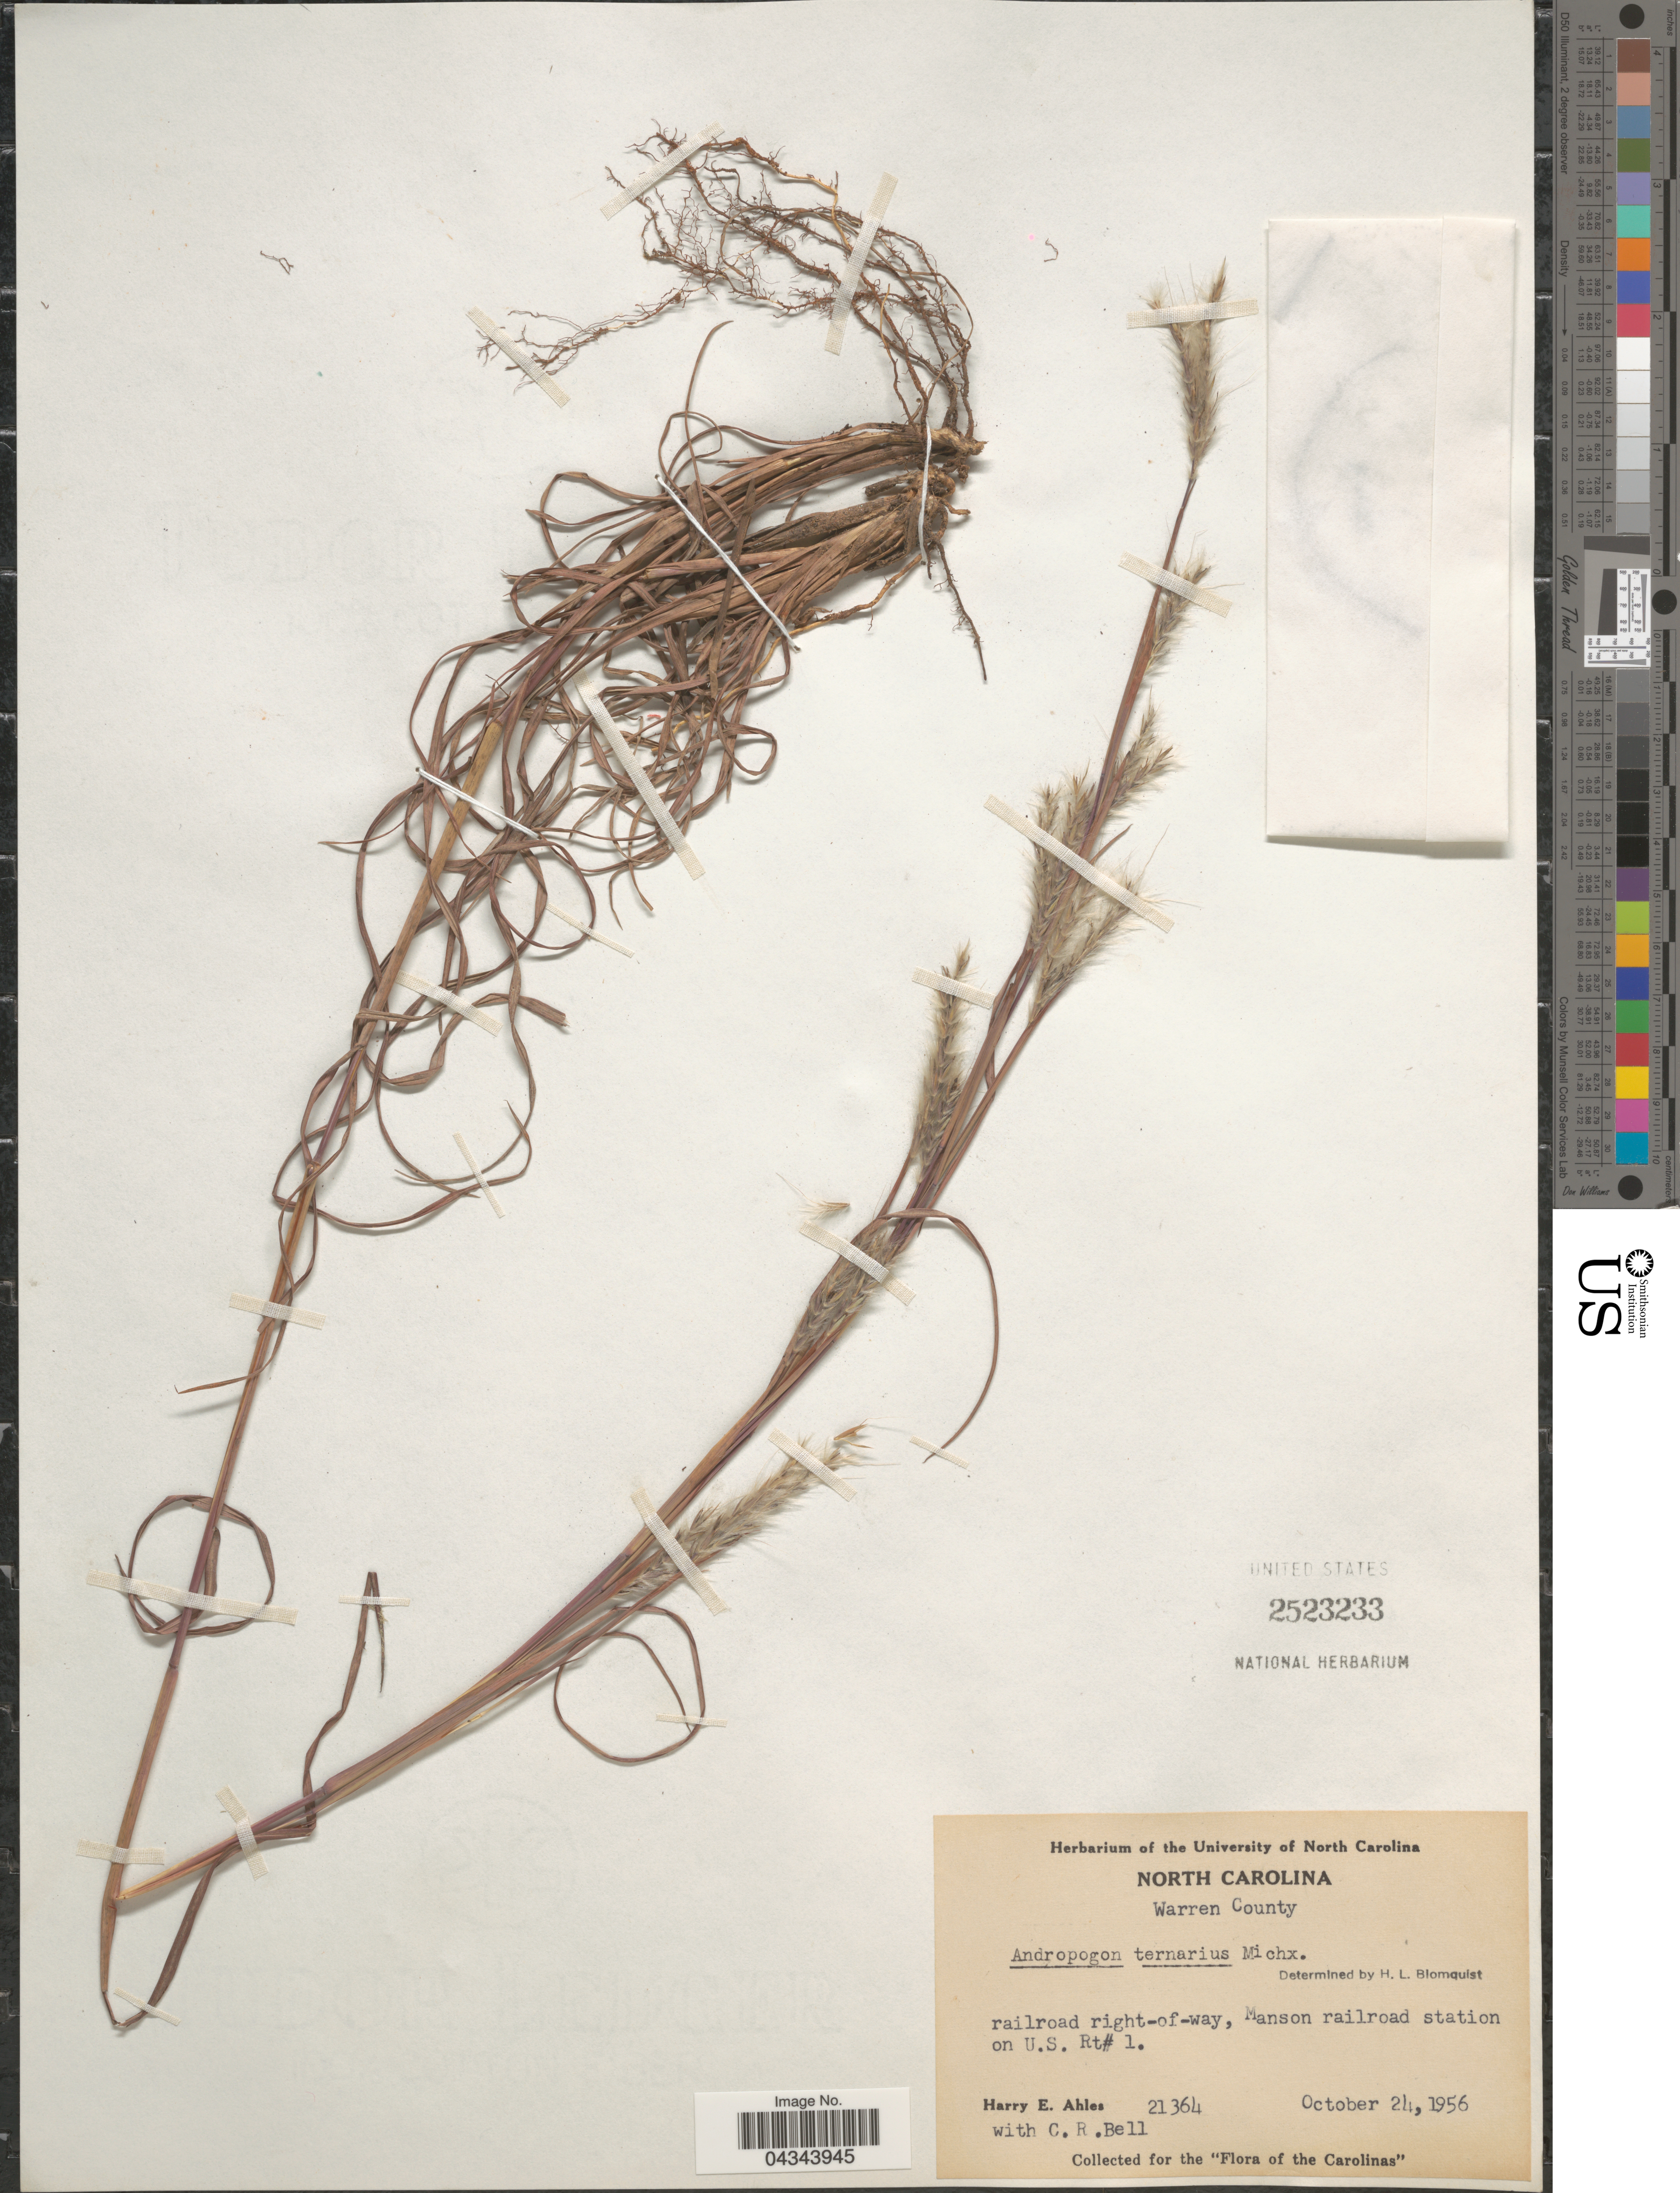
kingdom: Plantae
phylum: Tracheophyta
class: Liliopsida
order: Poales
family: Poaceae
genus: Andropogon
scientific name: Andropogon ternarius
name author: Michx.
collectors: H. E. Ahles & C. R. Bell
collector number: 21364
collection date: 1956-10-24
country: United States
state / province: North Carolina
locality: Warren County. Railroad right-of-way, Manson railroad station on U.S. Rt# 1. Carolinas.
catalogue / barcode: US 2523233